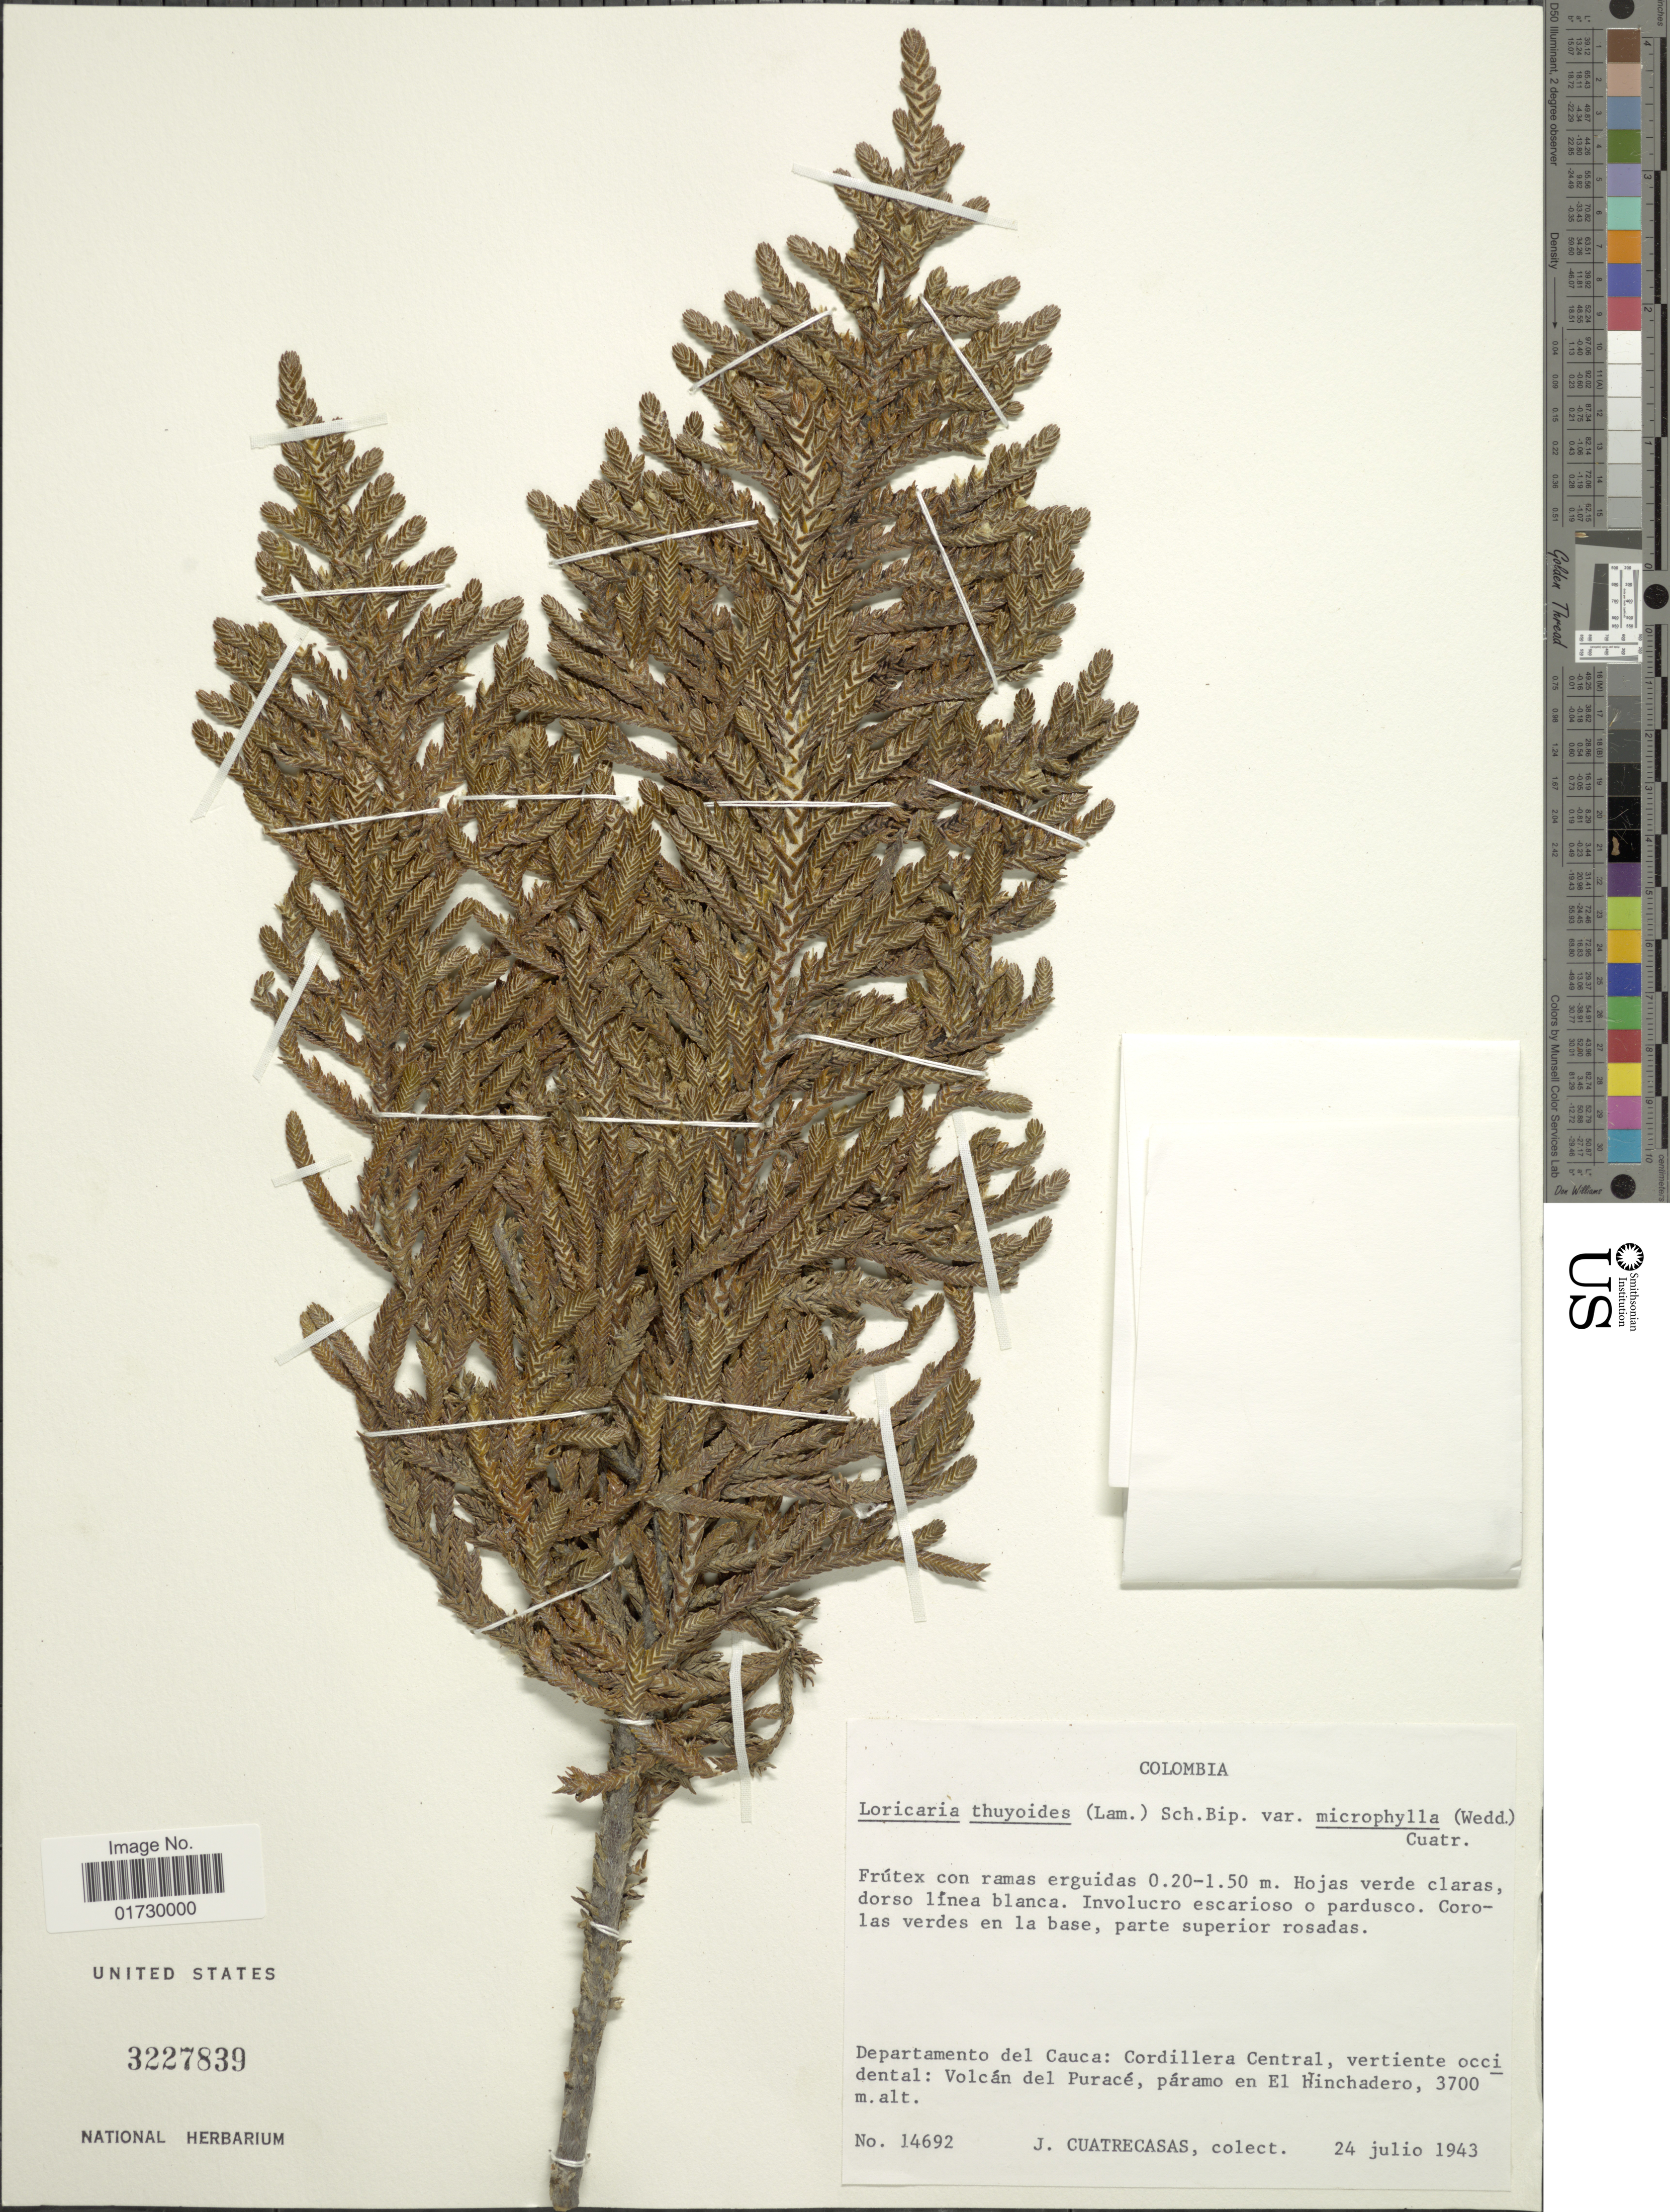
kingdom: Plantae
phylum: Tracheophyta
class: Magnoliopsida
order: Asterales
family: Asteraceae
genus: Loricaria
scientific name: Loricaria thuyoides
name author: (Lam.) Sch. Bip.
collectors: J. Cuatrecasas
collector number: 14692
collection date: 1943-07-24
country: Colombia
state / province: Cauca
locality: Cordillera Central, vertiente occidental: Volcan del Purace, paramo en El Hinchadero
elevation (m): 3700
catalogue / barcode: US 3227839